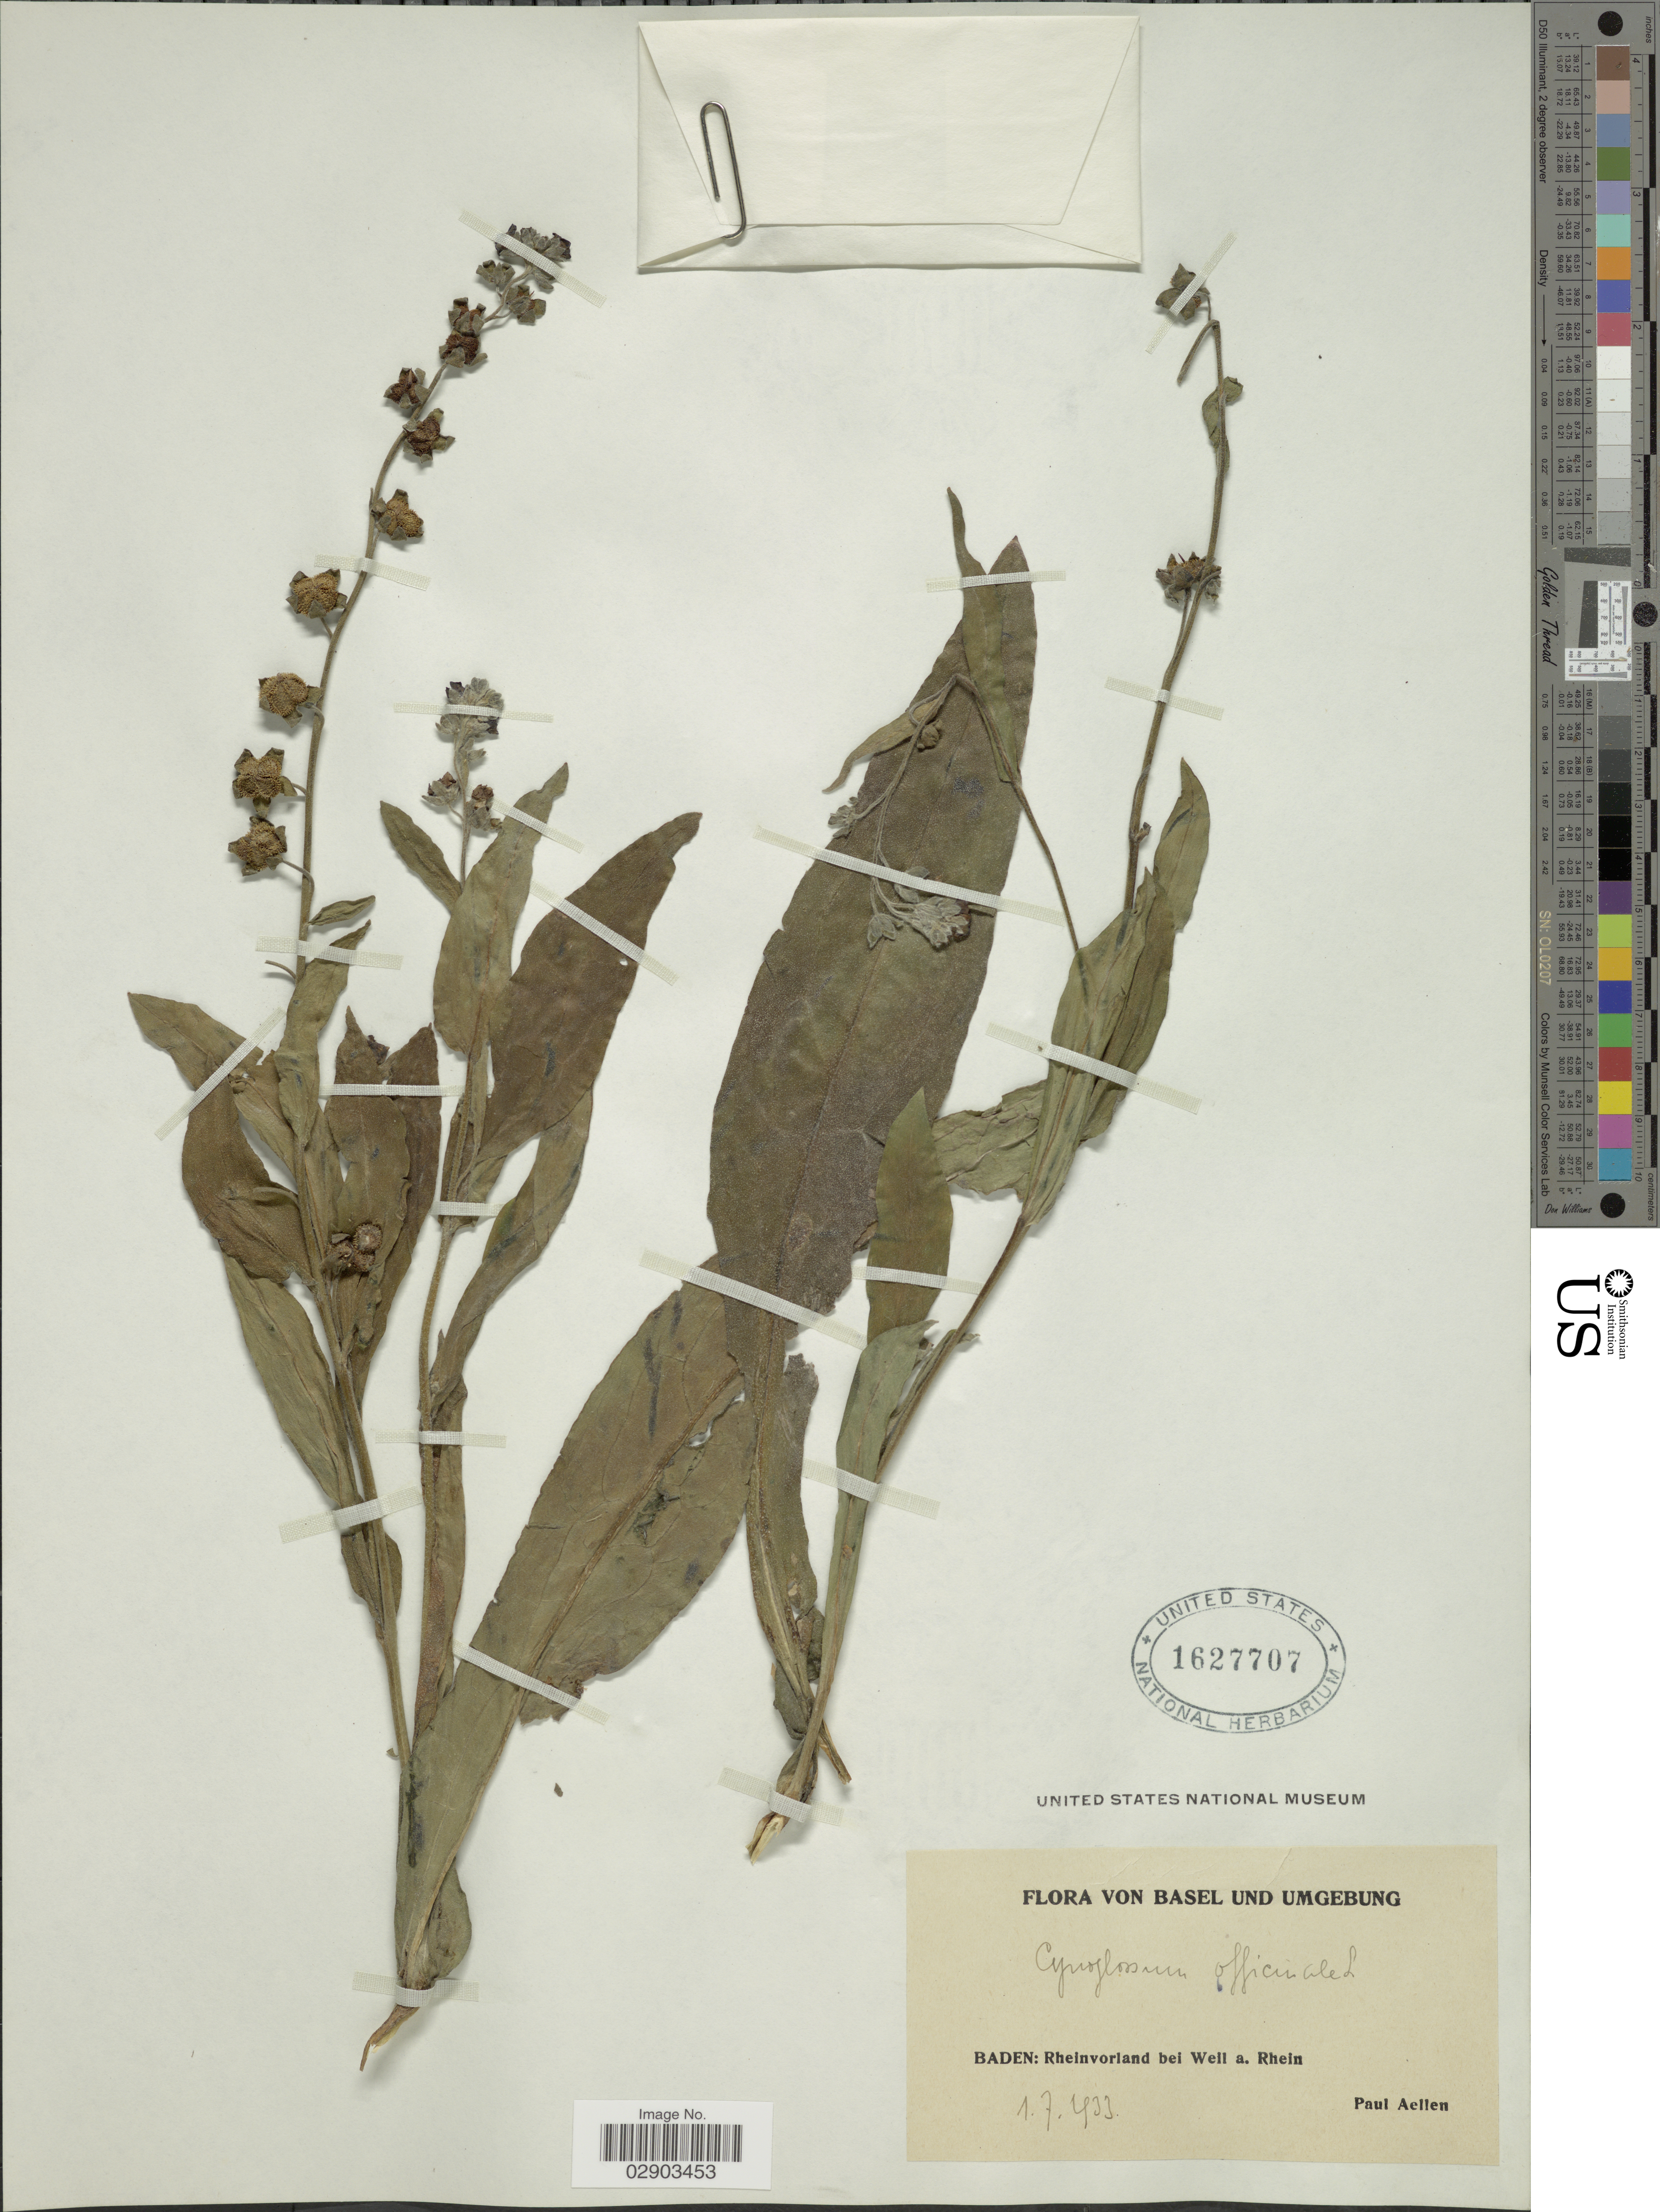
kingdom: Plantae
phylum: Tracheophyta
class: Magnoliopsida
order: Boraginales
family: Boraginaceae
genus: Cynoglossum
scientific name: Cynoglossum officinale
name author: L.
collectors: P. H. Allen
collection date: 1933-07-01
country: Switzerland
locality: Basel und Umgebung. Baden: Rheinvorland bei Well a. Rhein.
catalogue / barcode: US 1627707